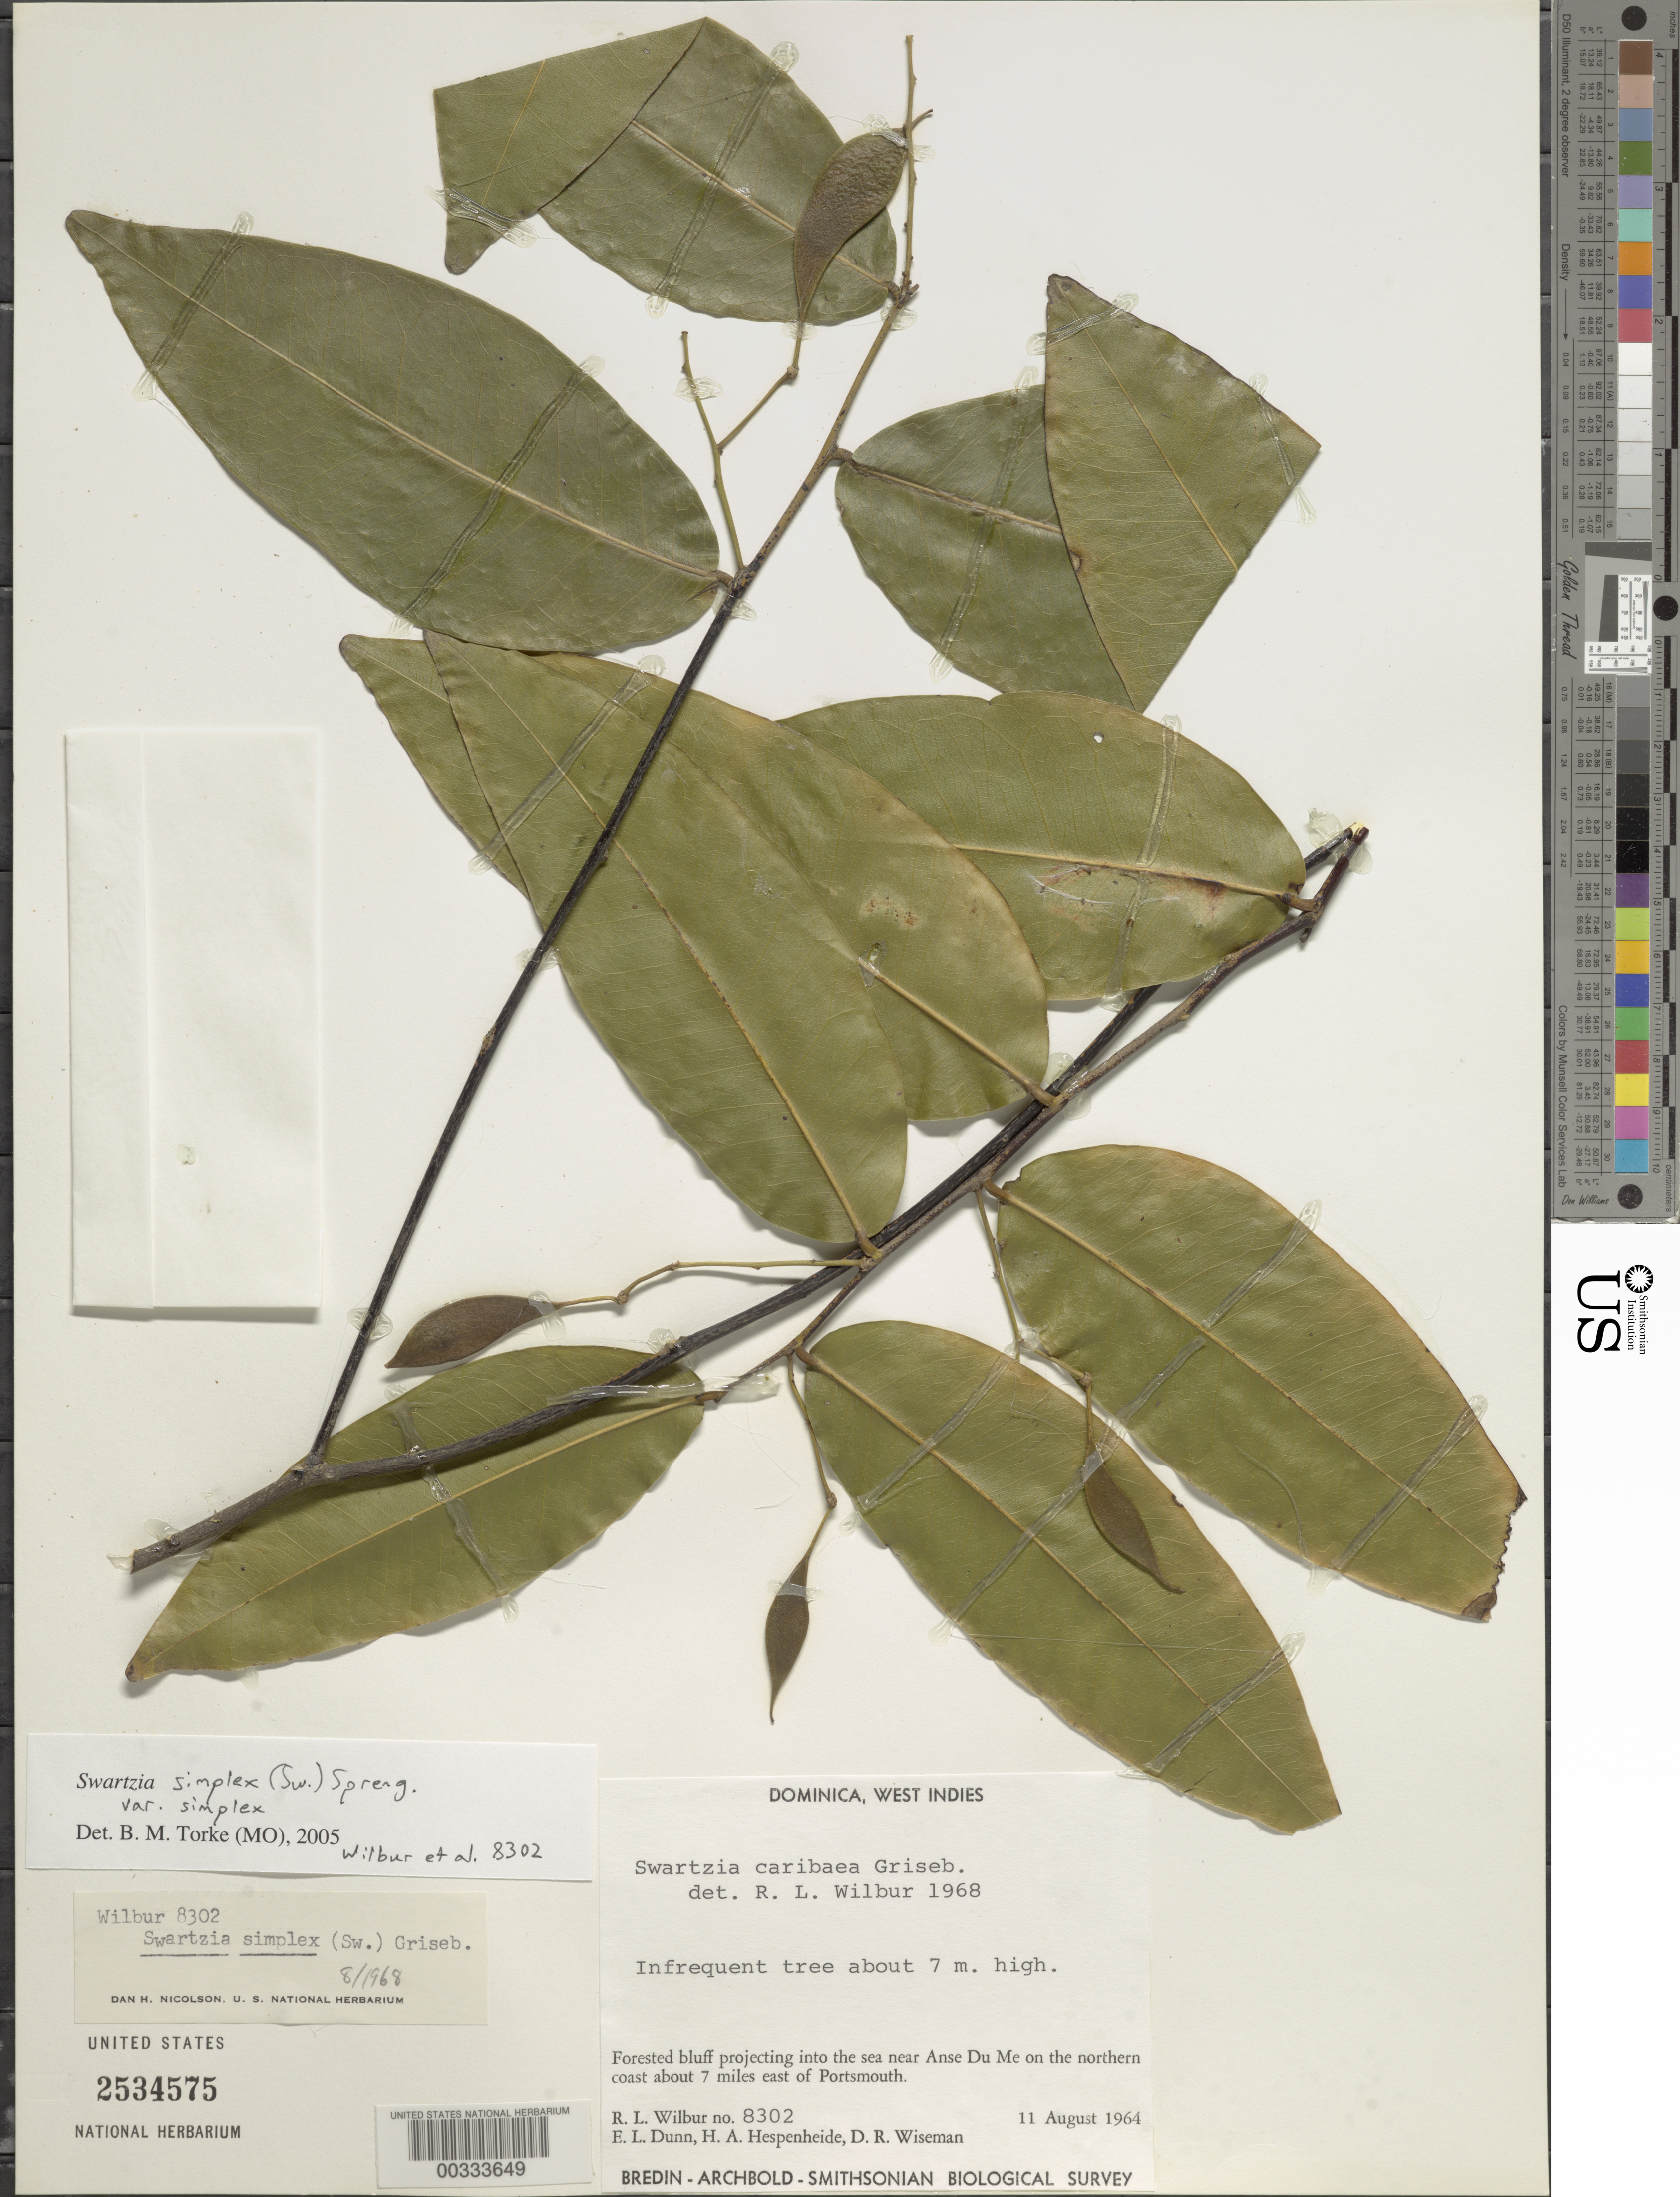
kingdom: Plantae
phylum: Tracheophyta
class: Magnoliopsida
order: Fabales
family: Fabaceae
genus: Swartzia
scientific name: Swartzia simplex var. simplex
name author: (Sw.) Spreng.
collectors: R. L. Wilbur, E. Dunn, H. A. Hespenheide & D. R. Wiseman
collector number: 8302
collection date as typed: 11 Aug 1964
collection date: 1964-08-11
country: Dominica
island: Dominica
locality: Near anse du me on the norhtern coast about 7 mi 3 of portsmouth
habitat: Forested bluff projecting into the sea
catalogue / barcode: US 2534575